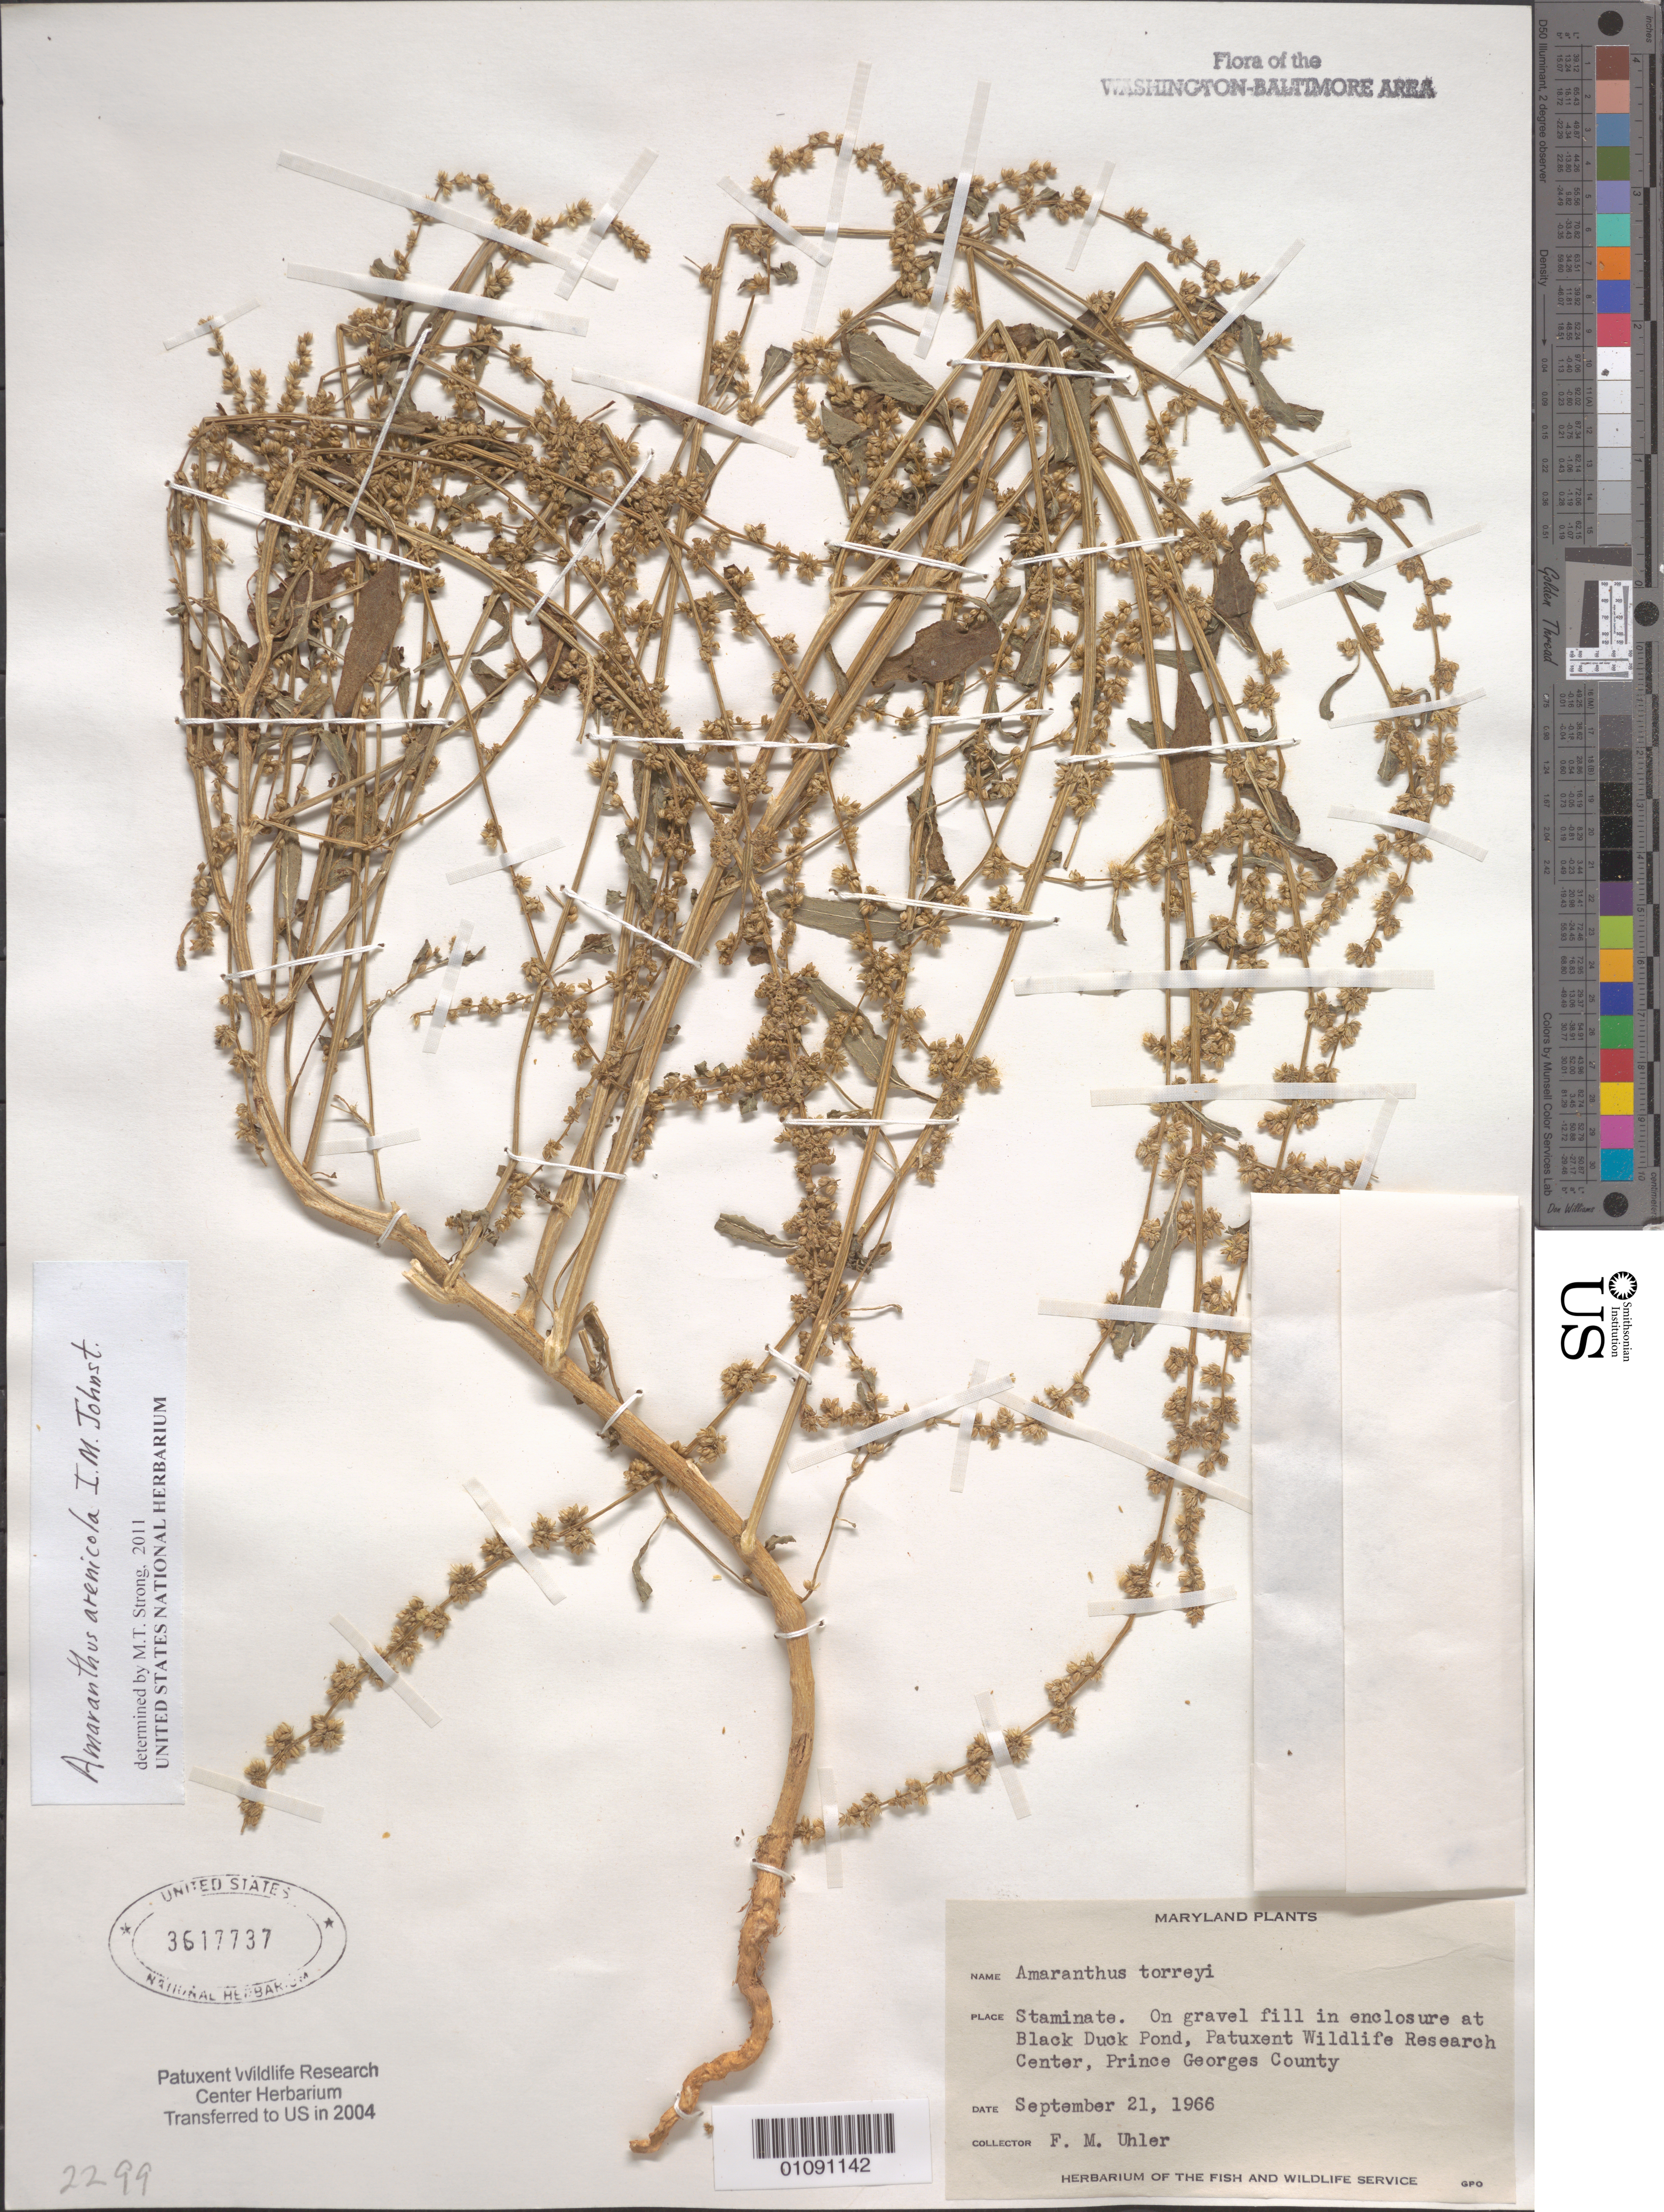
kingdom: Plantae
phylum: Tracheophyta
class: Magnoliopsida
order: Caryophyllales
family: Amaranthaceae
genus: Amaranthus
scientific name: Amaranthus arenicola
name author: I.M. Johnst.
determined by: Strong, M. T., (US), Smithsonian Institution - National Museum of Natural History (UNITED STATES)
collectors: F. M. Uhler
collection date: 1966-09-21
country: United States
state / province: Maryland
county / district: Prince George's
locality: Patuxent Wildlife Refuge. Black Duck Pond.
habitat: Staminate. On gravel fill in enclosure.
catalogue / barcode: US 3617737